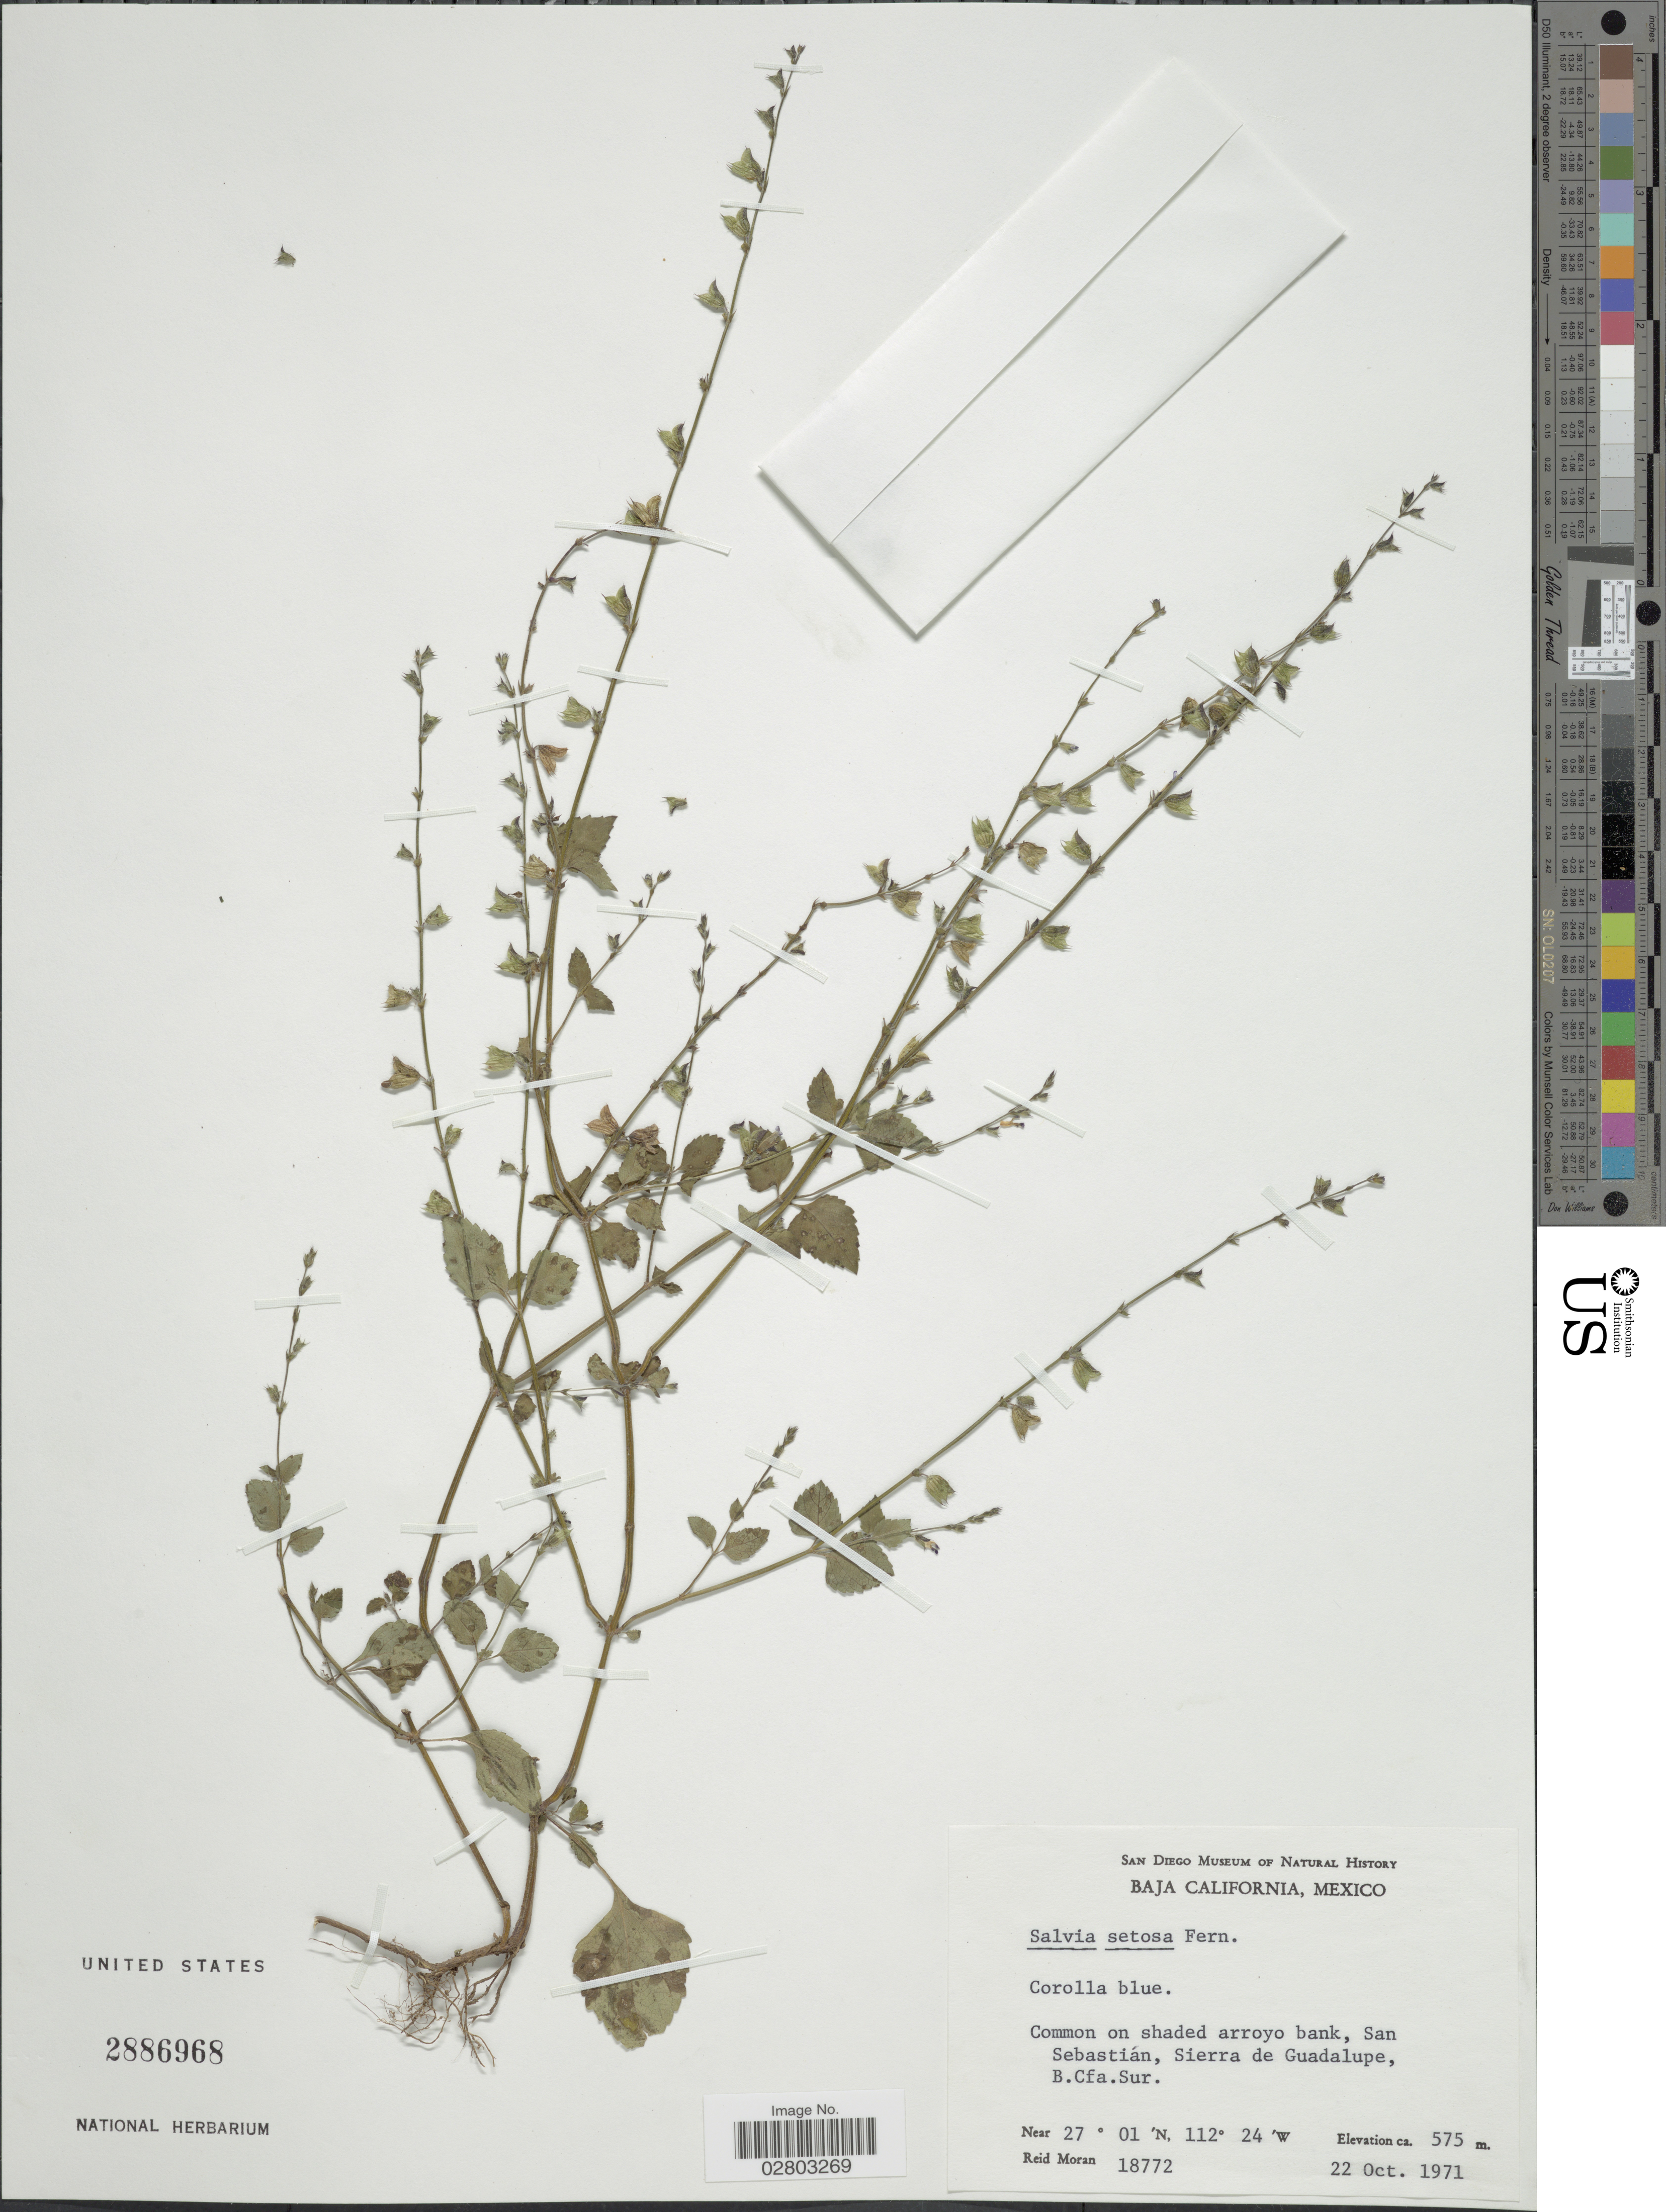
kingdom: Plantae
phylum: Tracheophyta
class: Magnoliopsida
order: Lamiales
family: Lamiaceae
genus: Salvia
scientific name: Salvia setosa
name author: Fernald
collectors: R. V. Moran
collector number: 18772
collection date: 1971-10-22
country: Mexico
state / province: Baja California Sur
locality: Common on shaded arroyo bank, San Sebastián, Sierra de Guadalupe, B.Cfa.Sur.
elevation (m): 575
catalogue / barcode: US 2886968